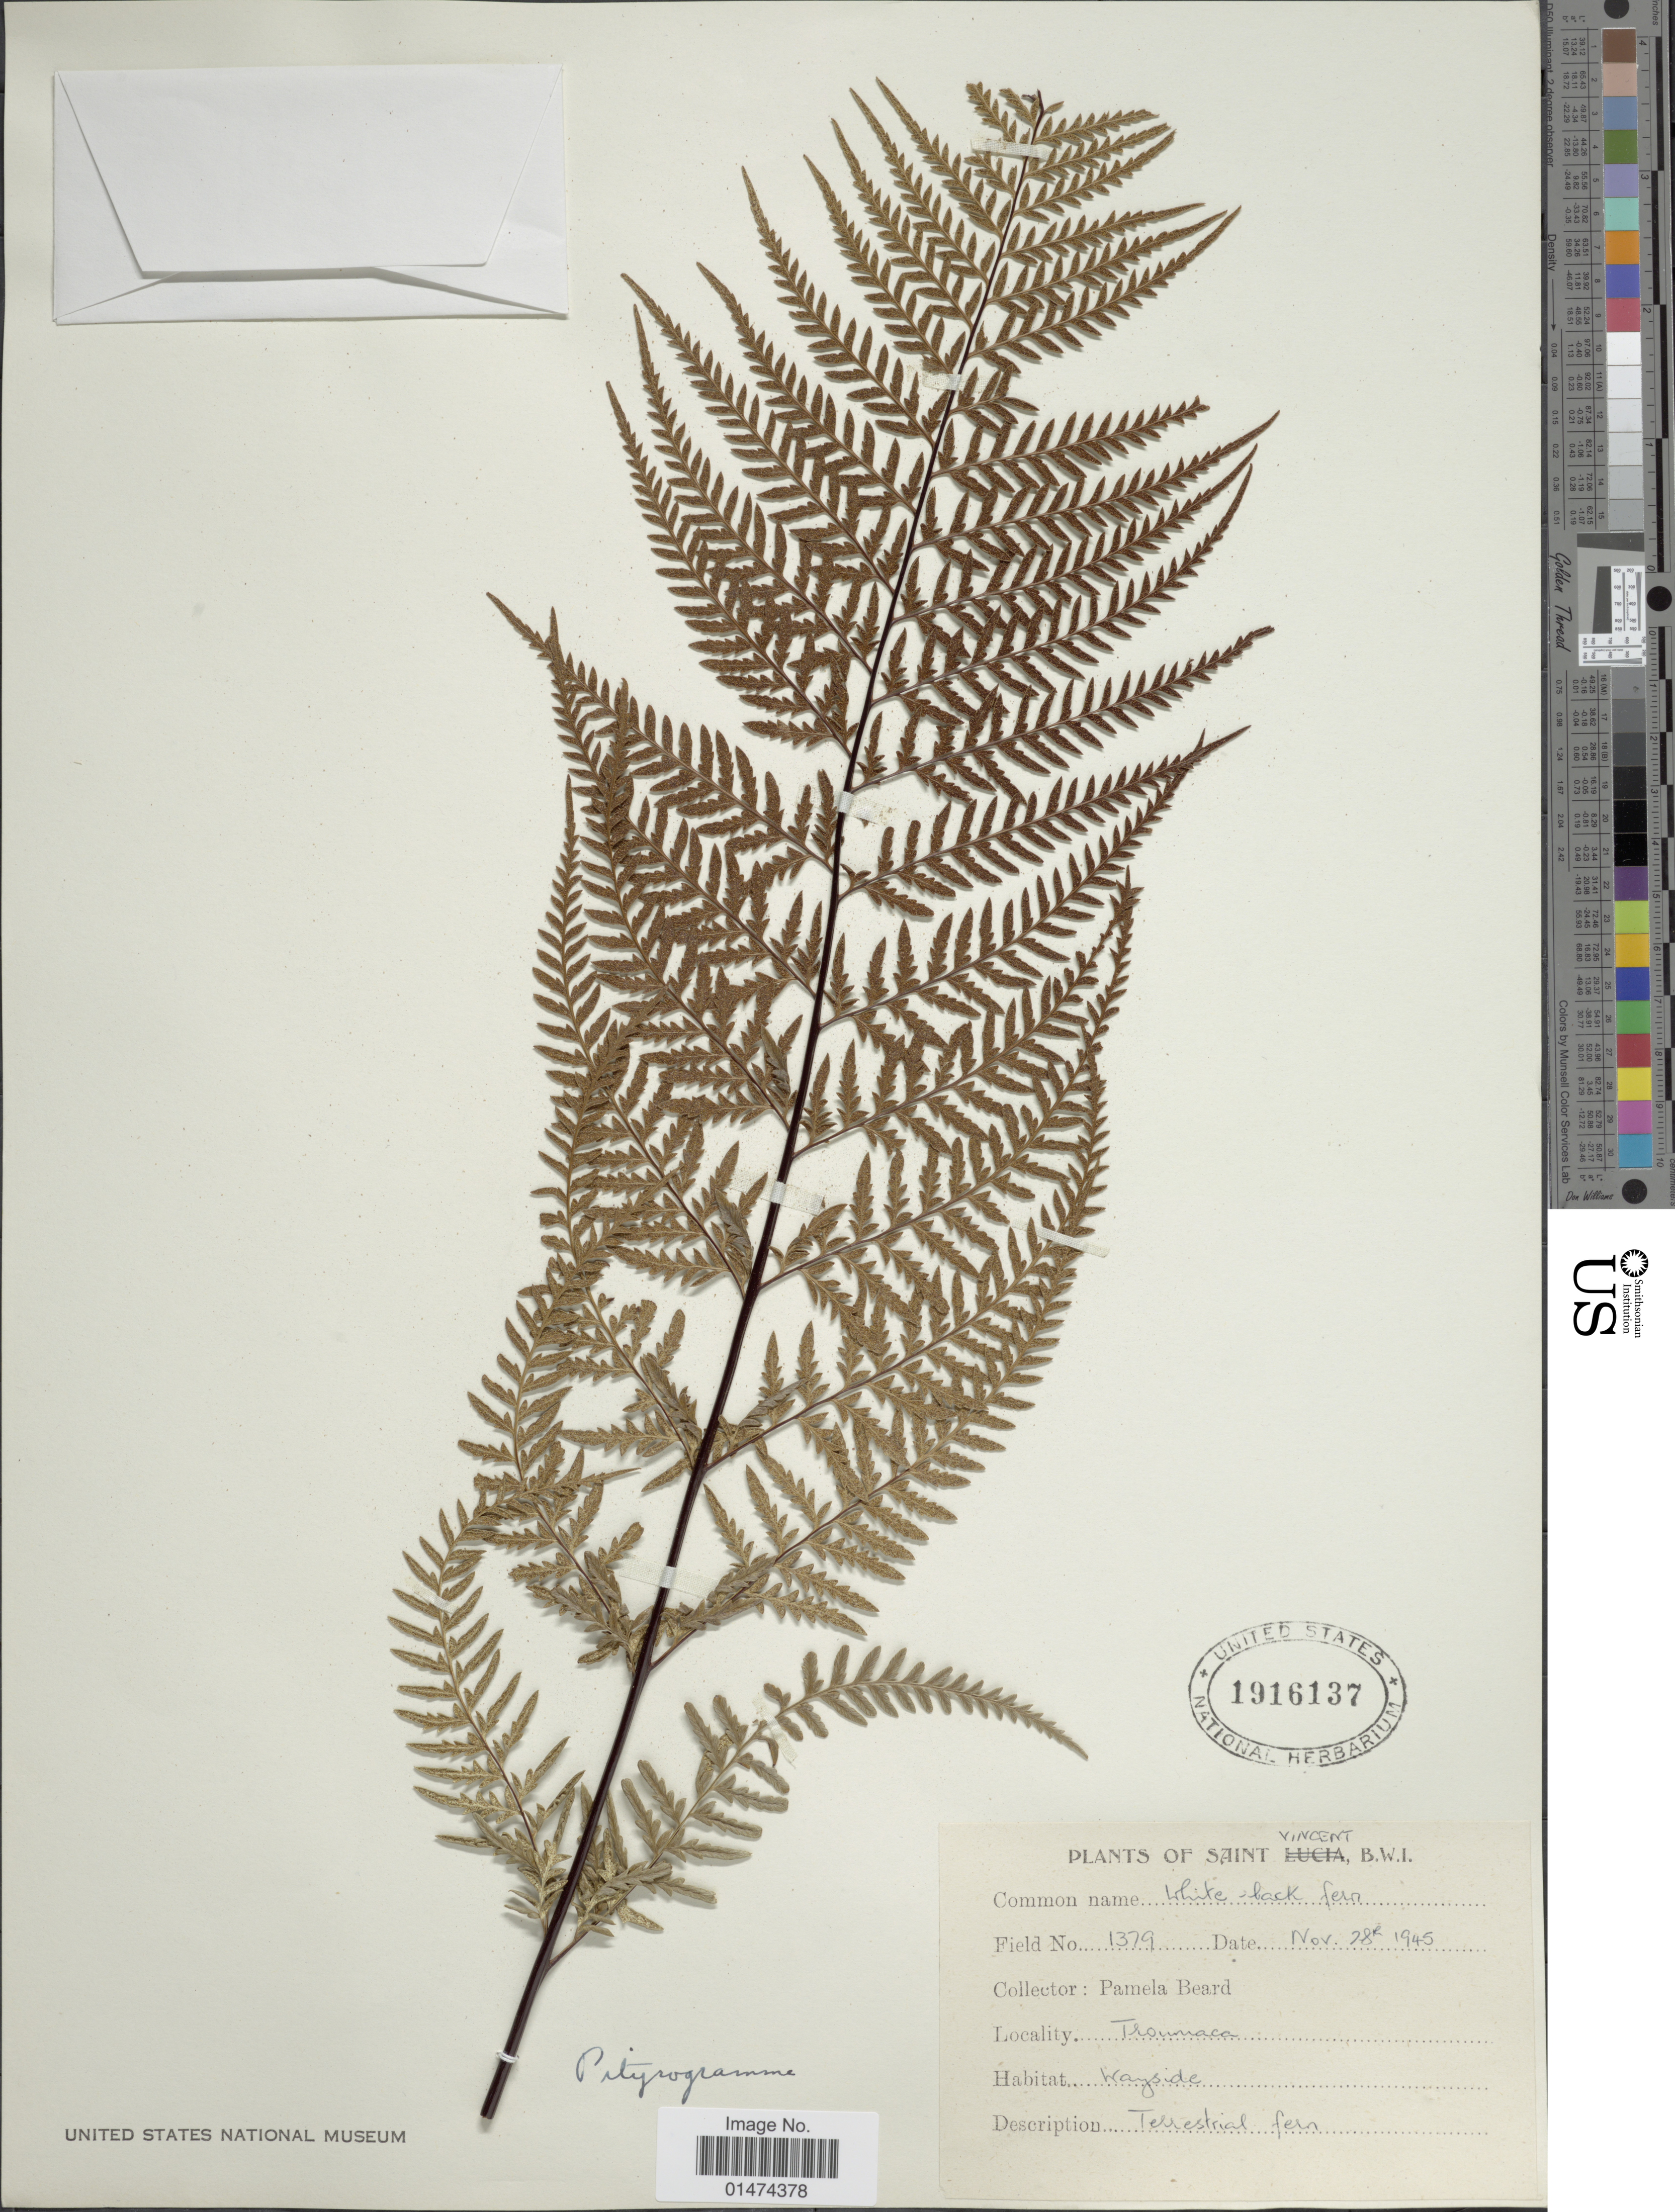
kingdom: Plantae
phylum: Tracheophyta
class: Polypodiopsida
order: Polypodiales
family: Pteridaceae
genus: Pityrogramma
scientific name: Pityrogramma calomelanos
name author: (L.) Link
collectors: P. Beard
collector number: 1379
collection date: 1945-11-27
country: St. Vincent - Grenadines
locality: Plants of Saint Vincent, Troumaca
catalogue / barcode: US 1916137